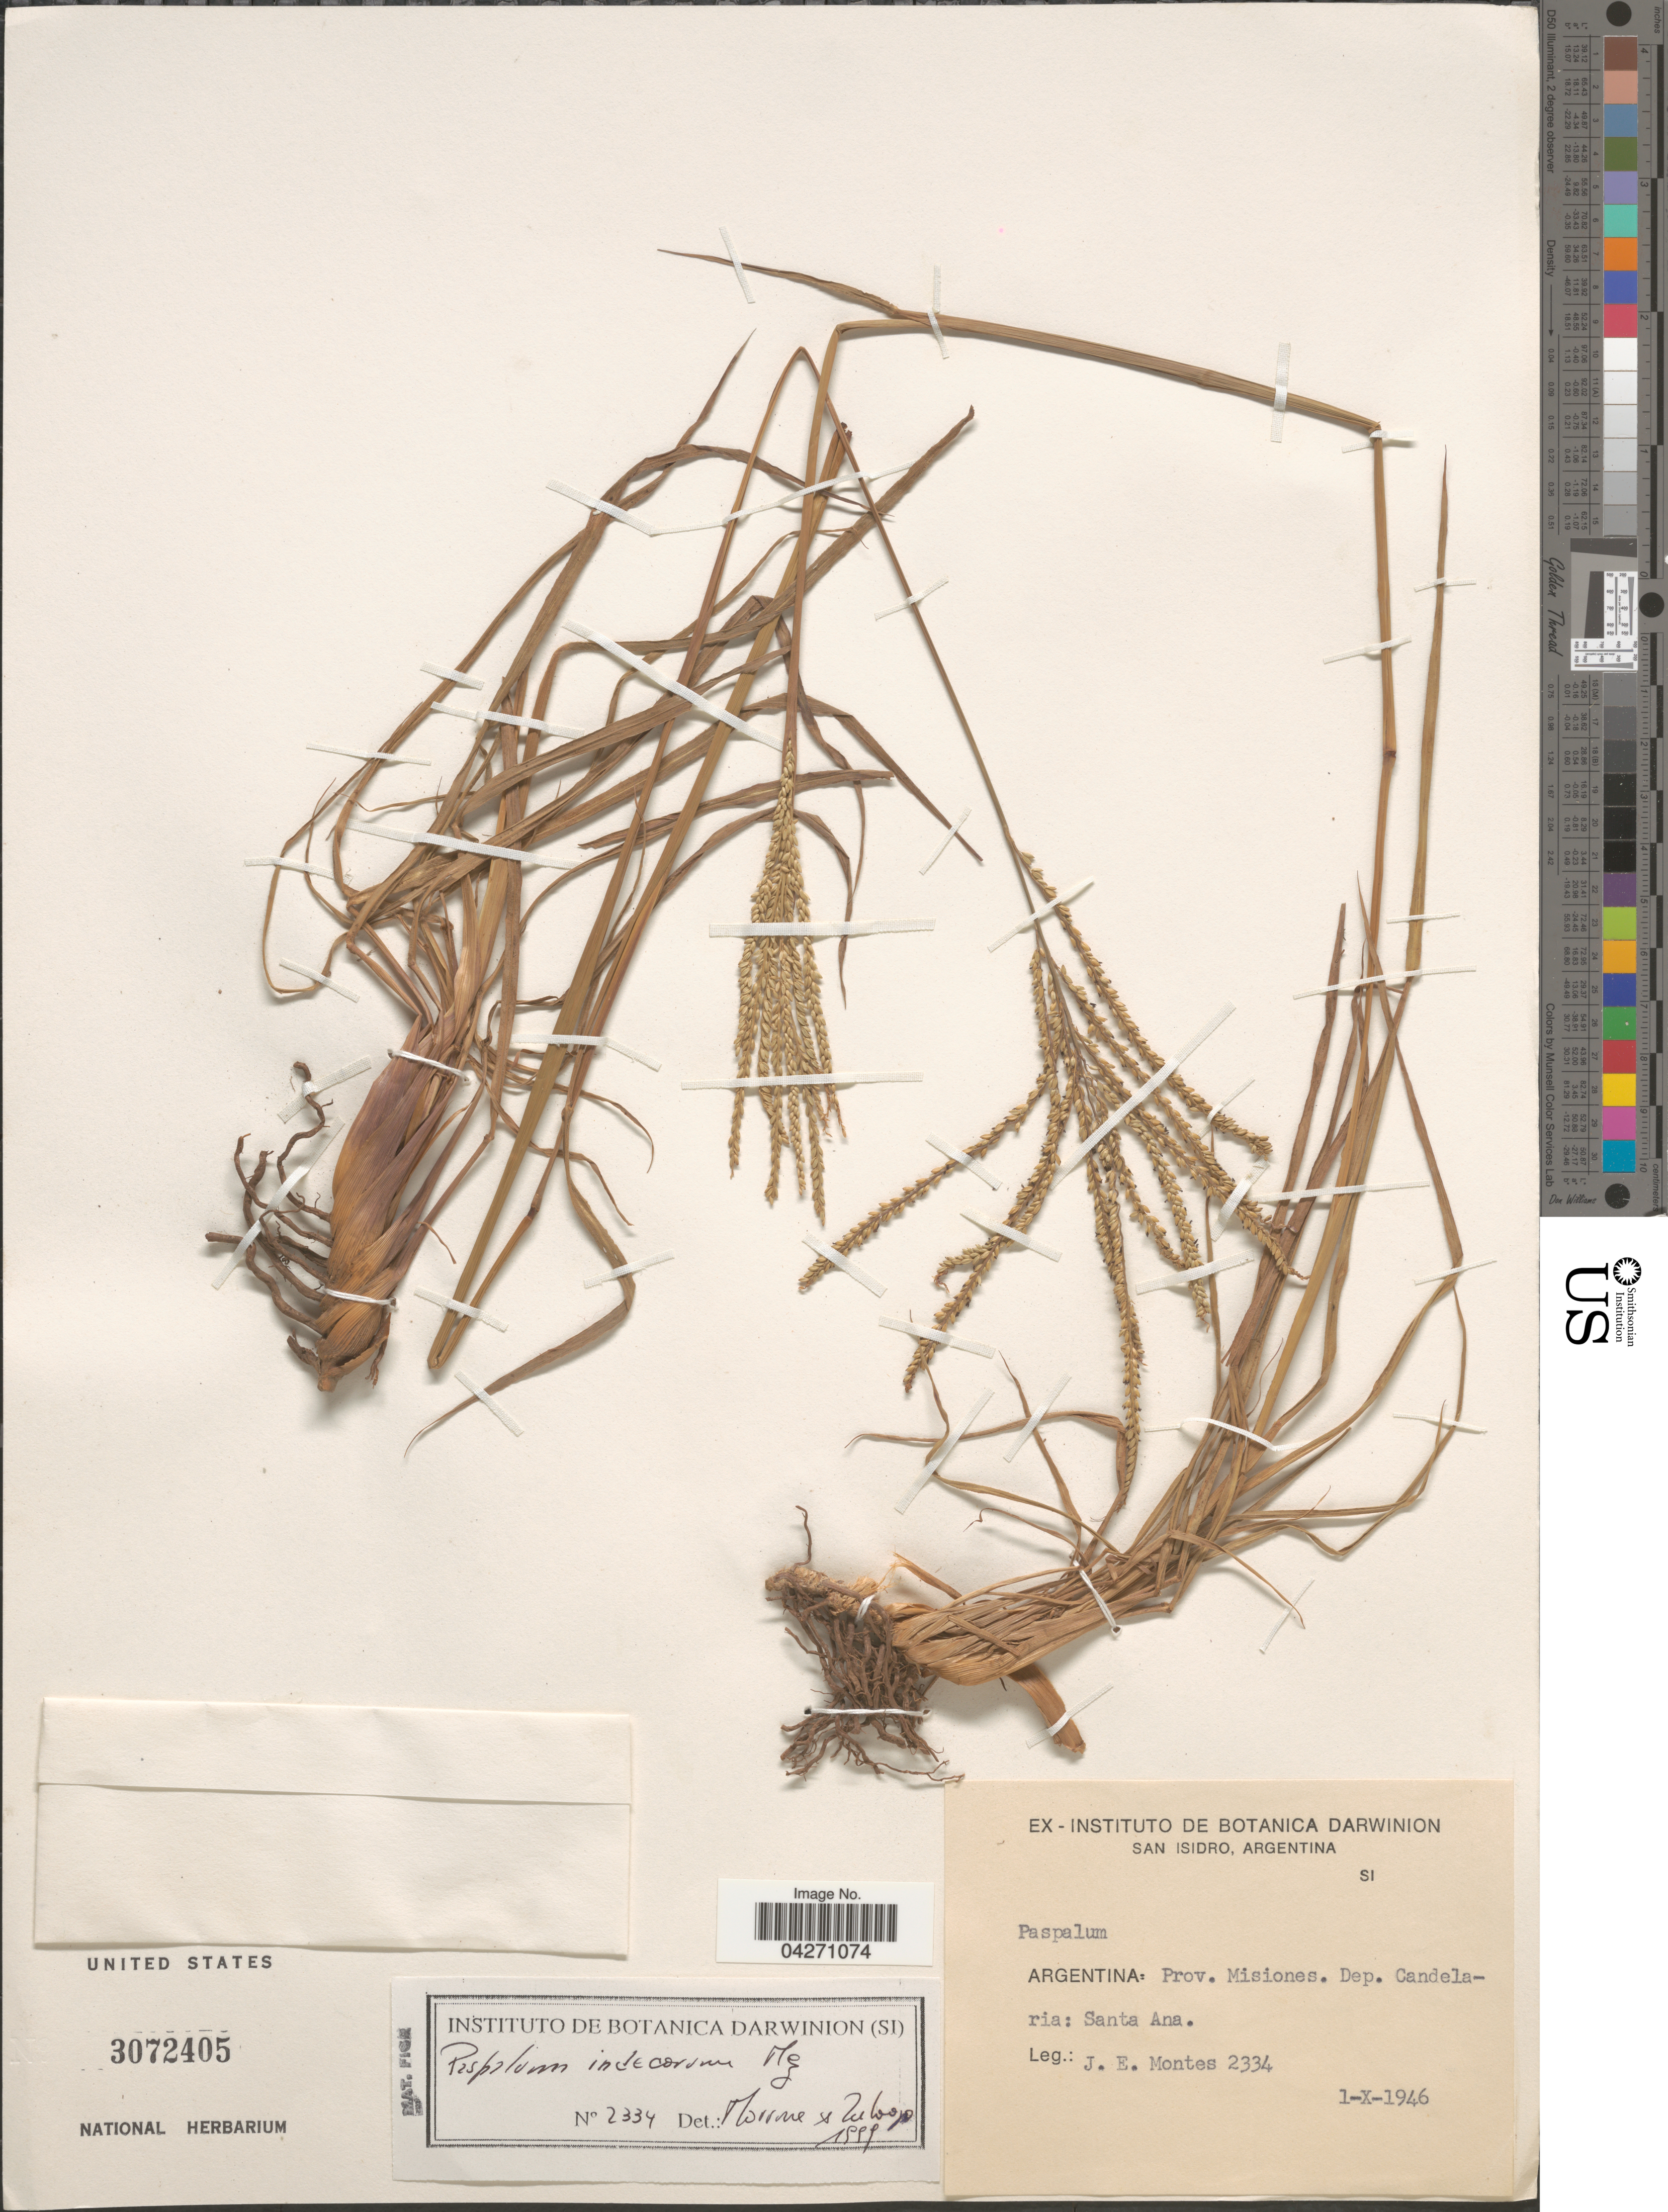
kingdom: Plantae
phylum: Tracheophyta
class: Liliopsida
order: Poales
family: Poaceae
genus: Paspalum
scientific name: Paspalum indecorum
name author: Mez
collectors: J. E. Montes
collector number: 2334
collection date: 1946-10-01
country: Argentina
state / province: Misiones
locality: San Isidro. Prov. Misiones. Dep. Candelaria: Santa Ana.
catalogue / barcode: US 3072405